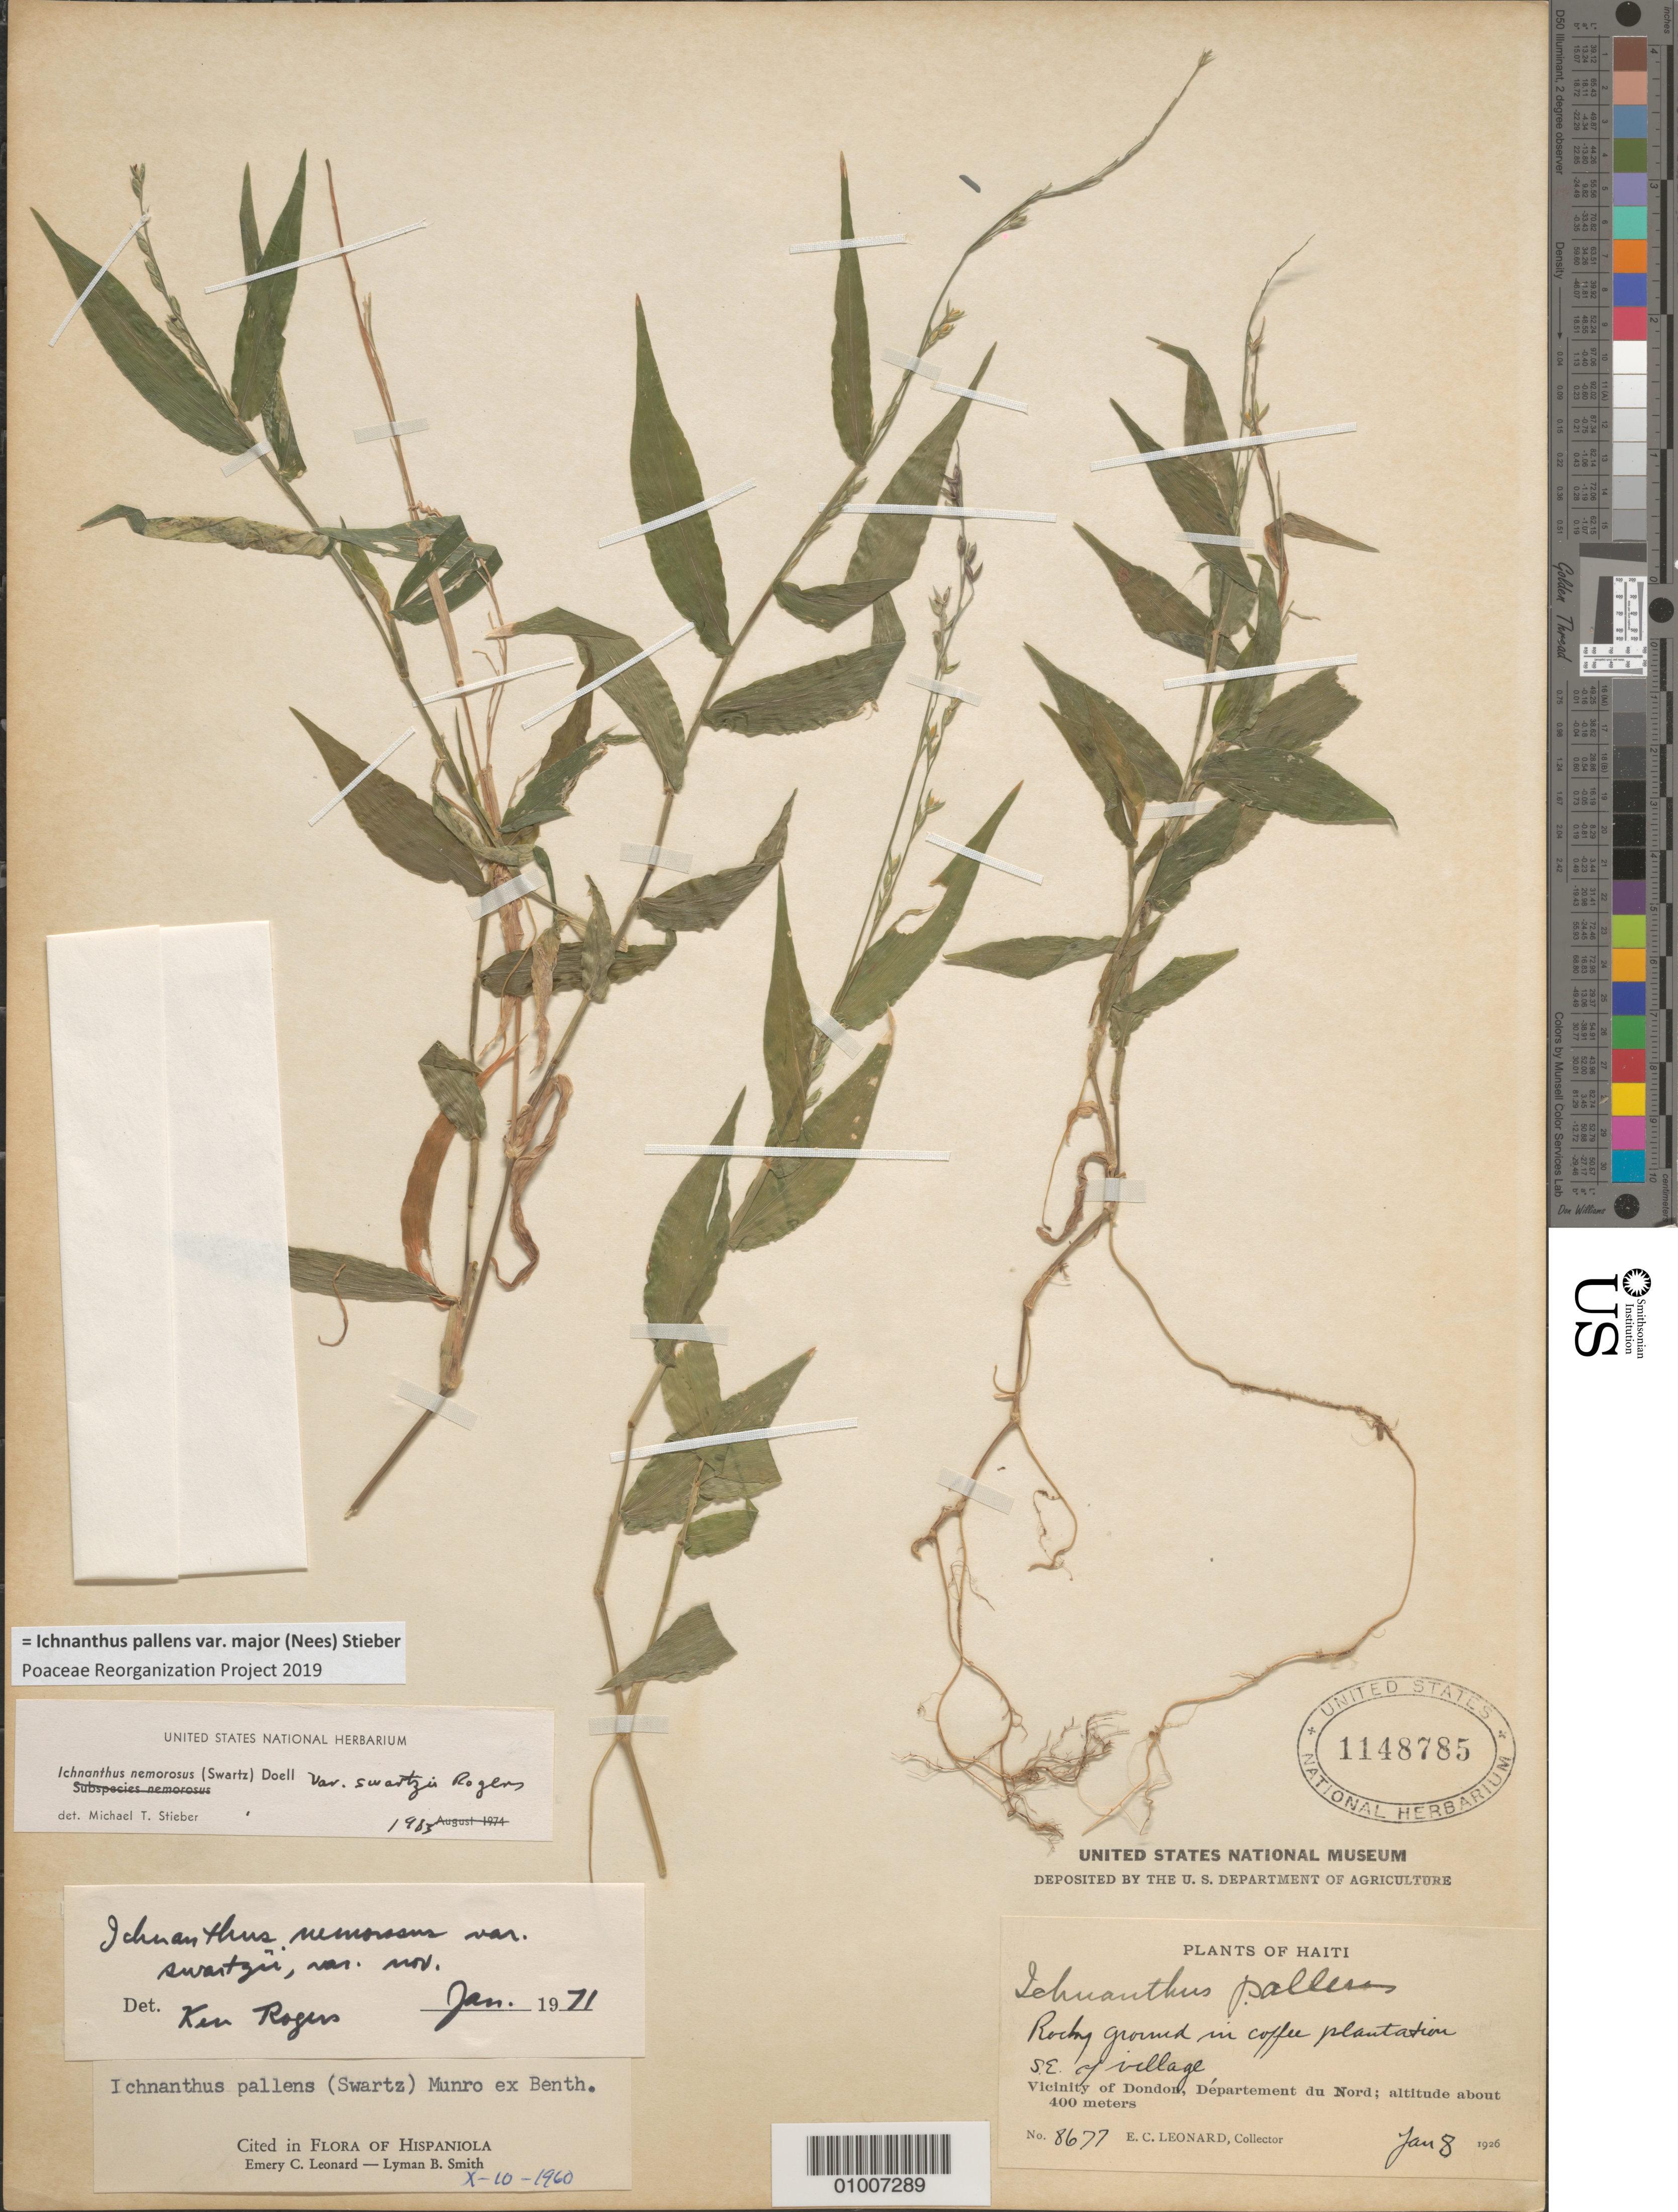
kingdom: Plantae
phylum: Tracheophyta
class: Liliopsida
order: Poales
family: Poaceae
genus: Ichnanthus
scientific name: Ichnanthus nemorosus var. swartzii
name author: K.E. Rogers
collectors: E. C. Leonard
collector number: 8677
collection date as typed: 08 Jan 1926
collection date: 1926-01-08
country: Haiti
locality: Vicinity of Dondon, Department du Nord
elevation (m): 400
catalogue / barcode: US 1148785